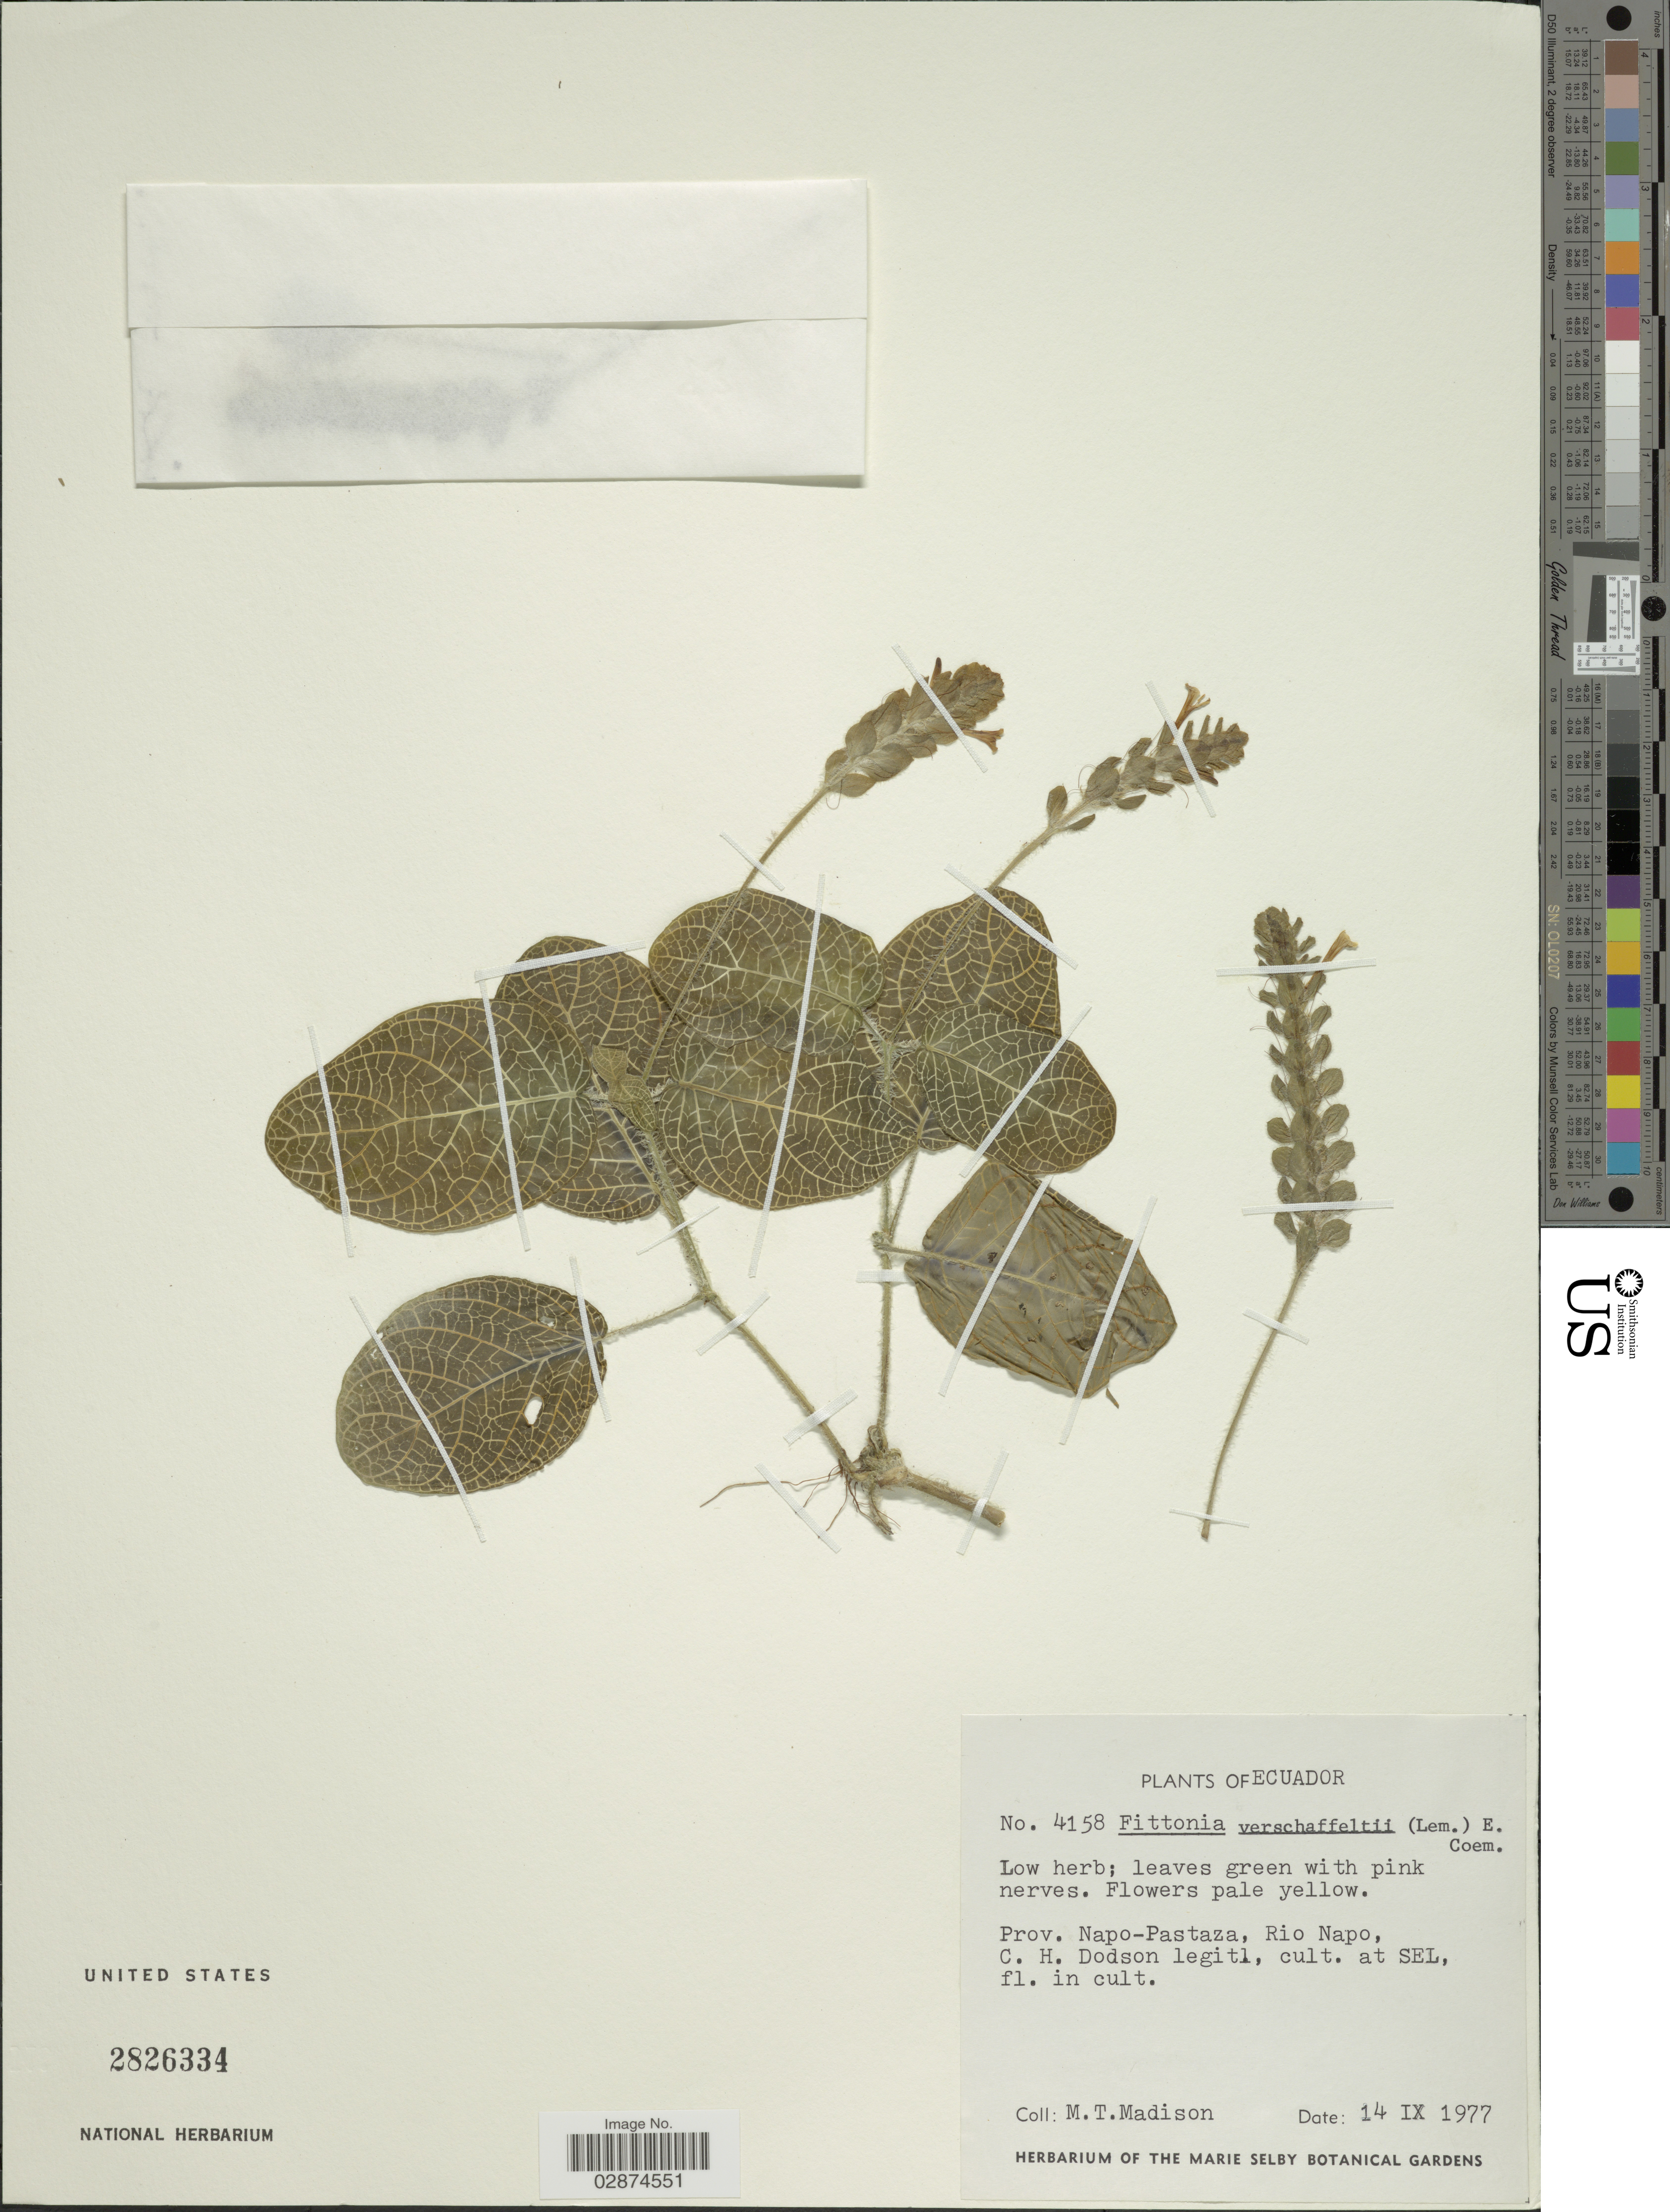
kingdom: Plantae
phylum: Tracheophyta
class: Magnoliopsida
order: Lamiales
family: Acanthaceae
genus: Fittonia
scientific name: Fittonia albivenis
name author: (Lindl. ex Veitch) Brummitt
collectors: C. H. Dodson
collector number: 4158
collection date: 1977-09-14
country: Ecuador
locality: SEL.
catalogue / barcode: US 2826334